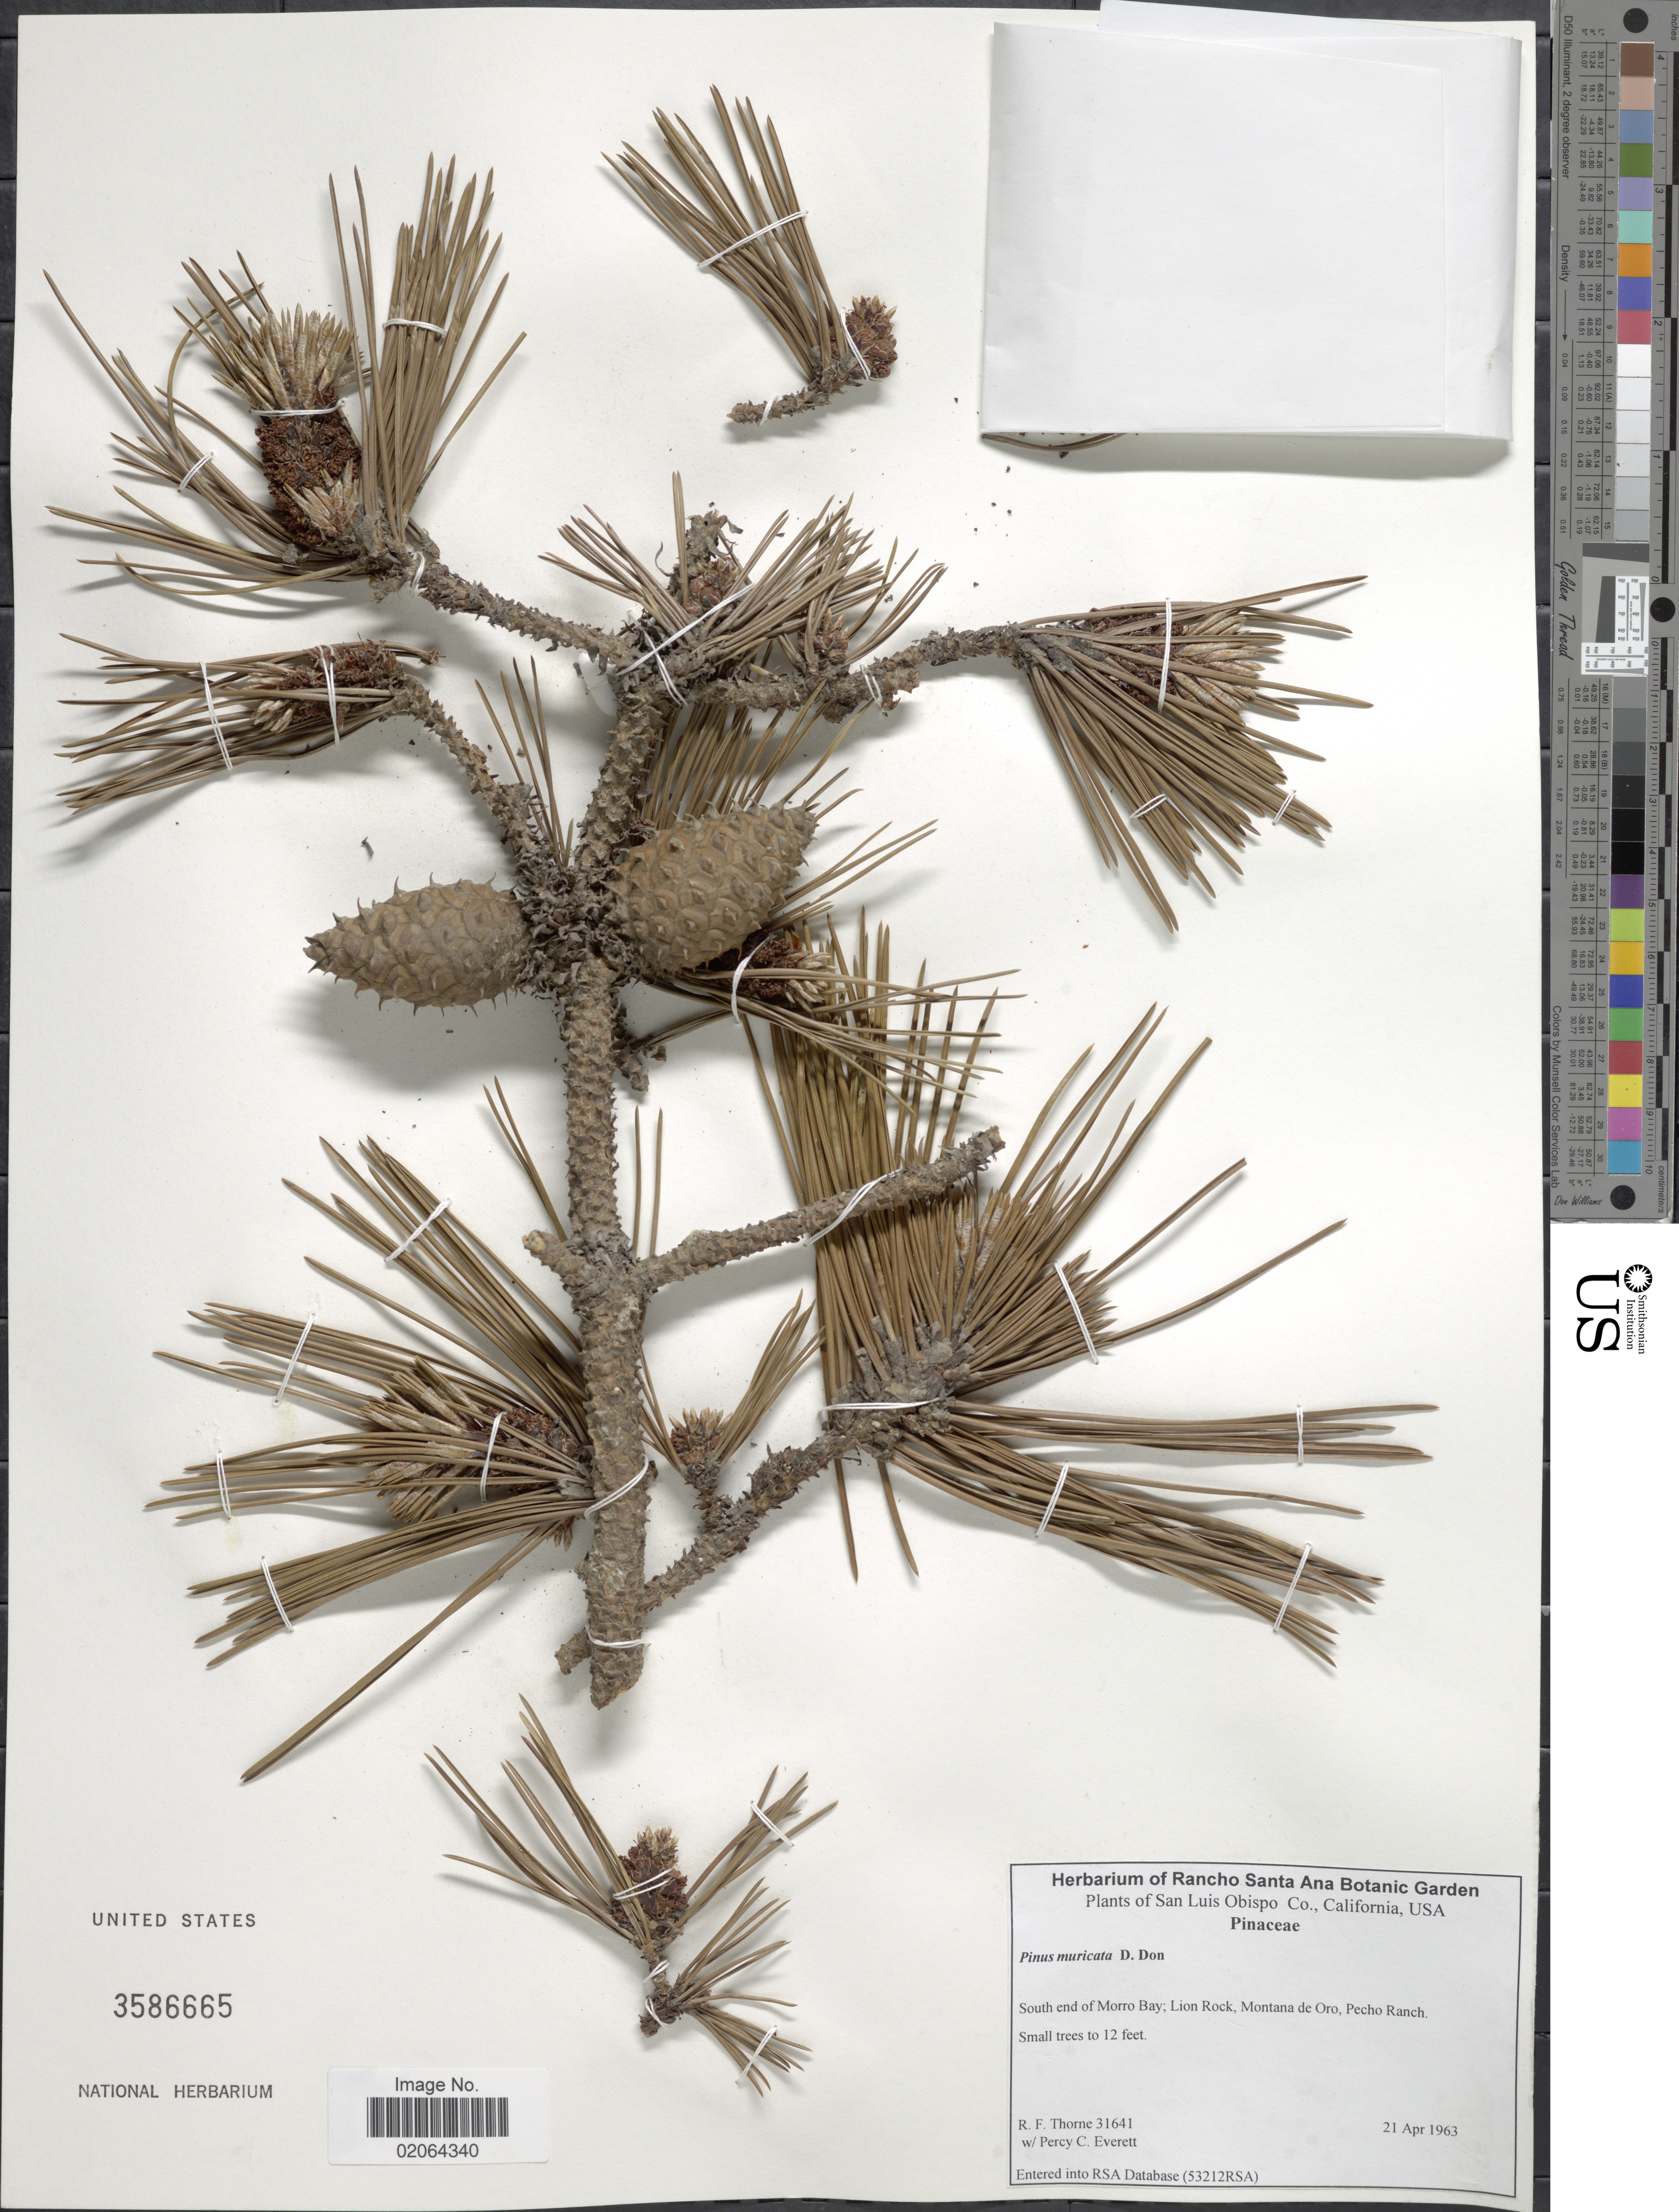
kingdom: Plantae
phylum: Tracheophyta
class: Pinopsida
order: Pinales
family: Pinaceae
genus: Pinus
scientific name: Pinus muricata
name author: D. Don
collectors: R. F. Thorne & P. Everett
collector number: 31641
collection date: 1963-04-21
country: United States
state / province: California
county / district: San Luis Obispo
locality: San Luis Obispo Co., California, USA. South end of Morro Bay, Lion Rock, Montana de Oro , Pecho Ranch.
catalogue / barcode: US 3586665